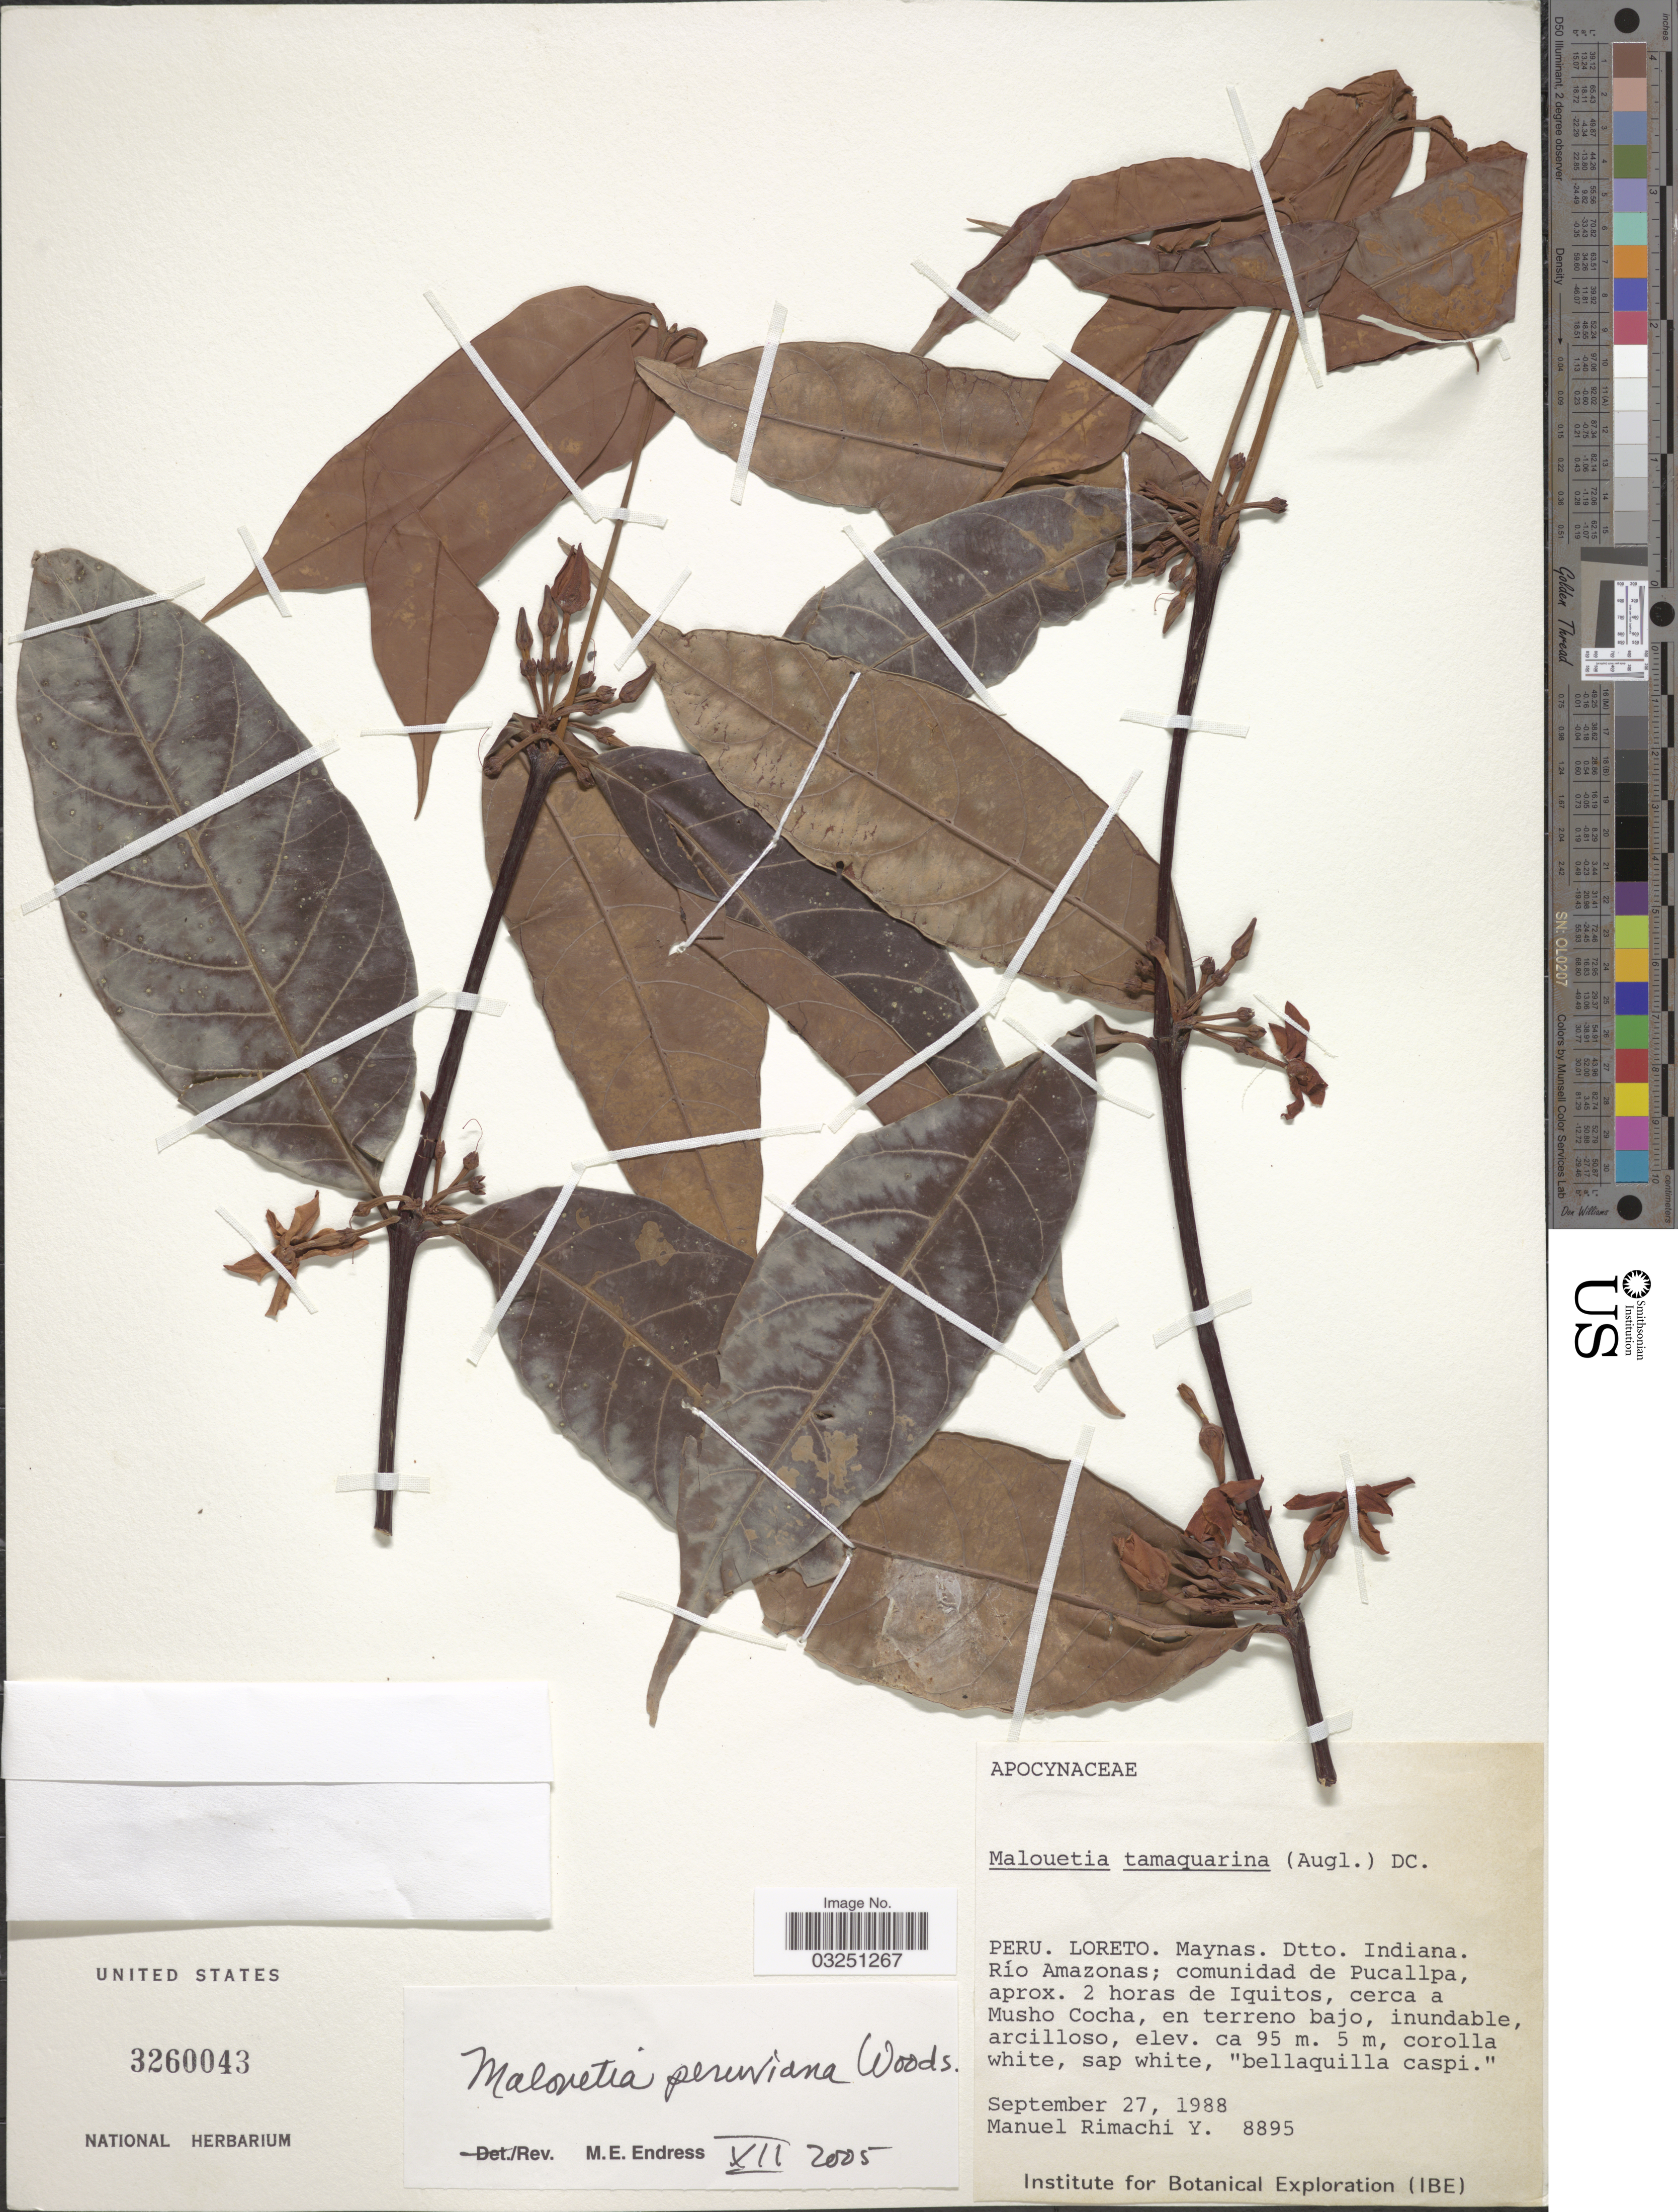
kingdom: Plantae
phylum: Tracheophyta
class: Magnoliopsida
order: Gentianales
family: Apocynaceae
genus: Malouetia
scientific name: Malouetia peruviana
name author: Woodson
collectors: M. Rimachi Y.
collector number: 8895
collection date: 1988-09-27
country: Peru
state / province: Loreto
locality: Maynas. Dtto. Indiana. Río Amazonas; comunidad de Pucallpa, aprox. 2 horas de Iquitos, cerca a Musho Cocha, en terreno bajo, inundable, arcilloso.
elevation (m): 95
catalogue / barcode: US 3260043